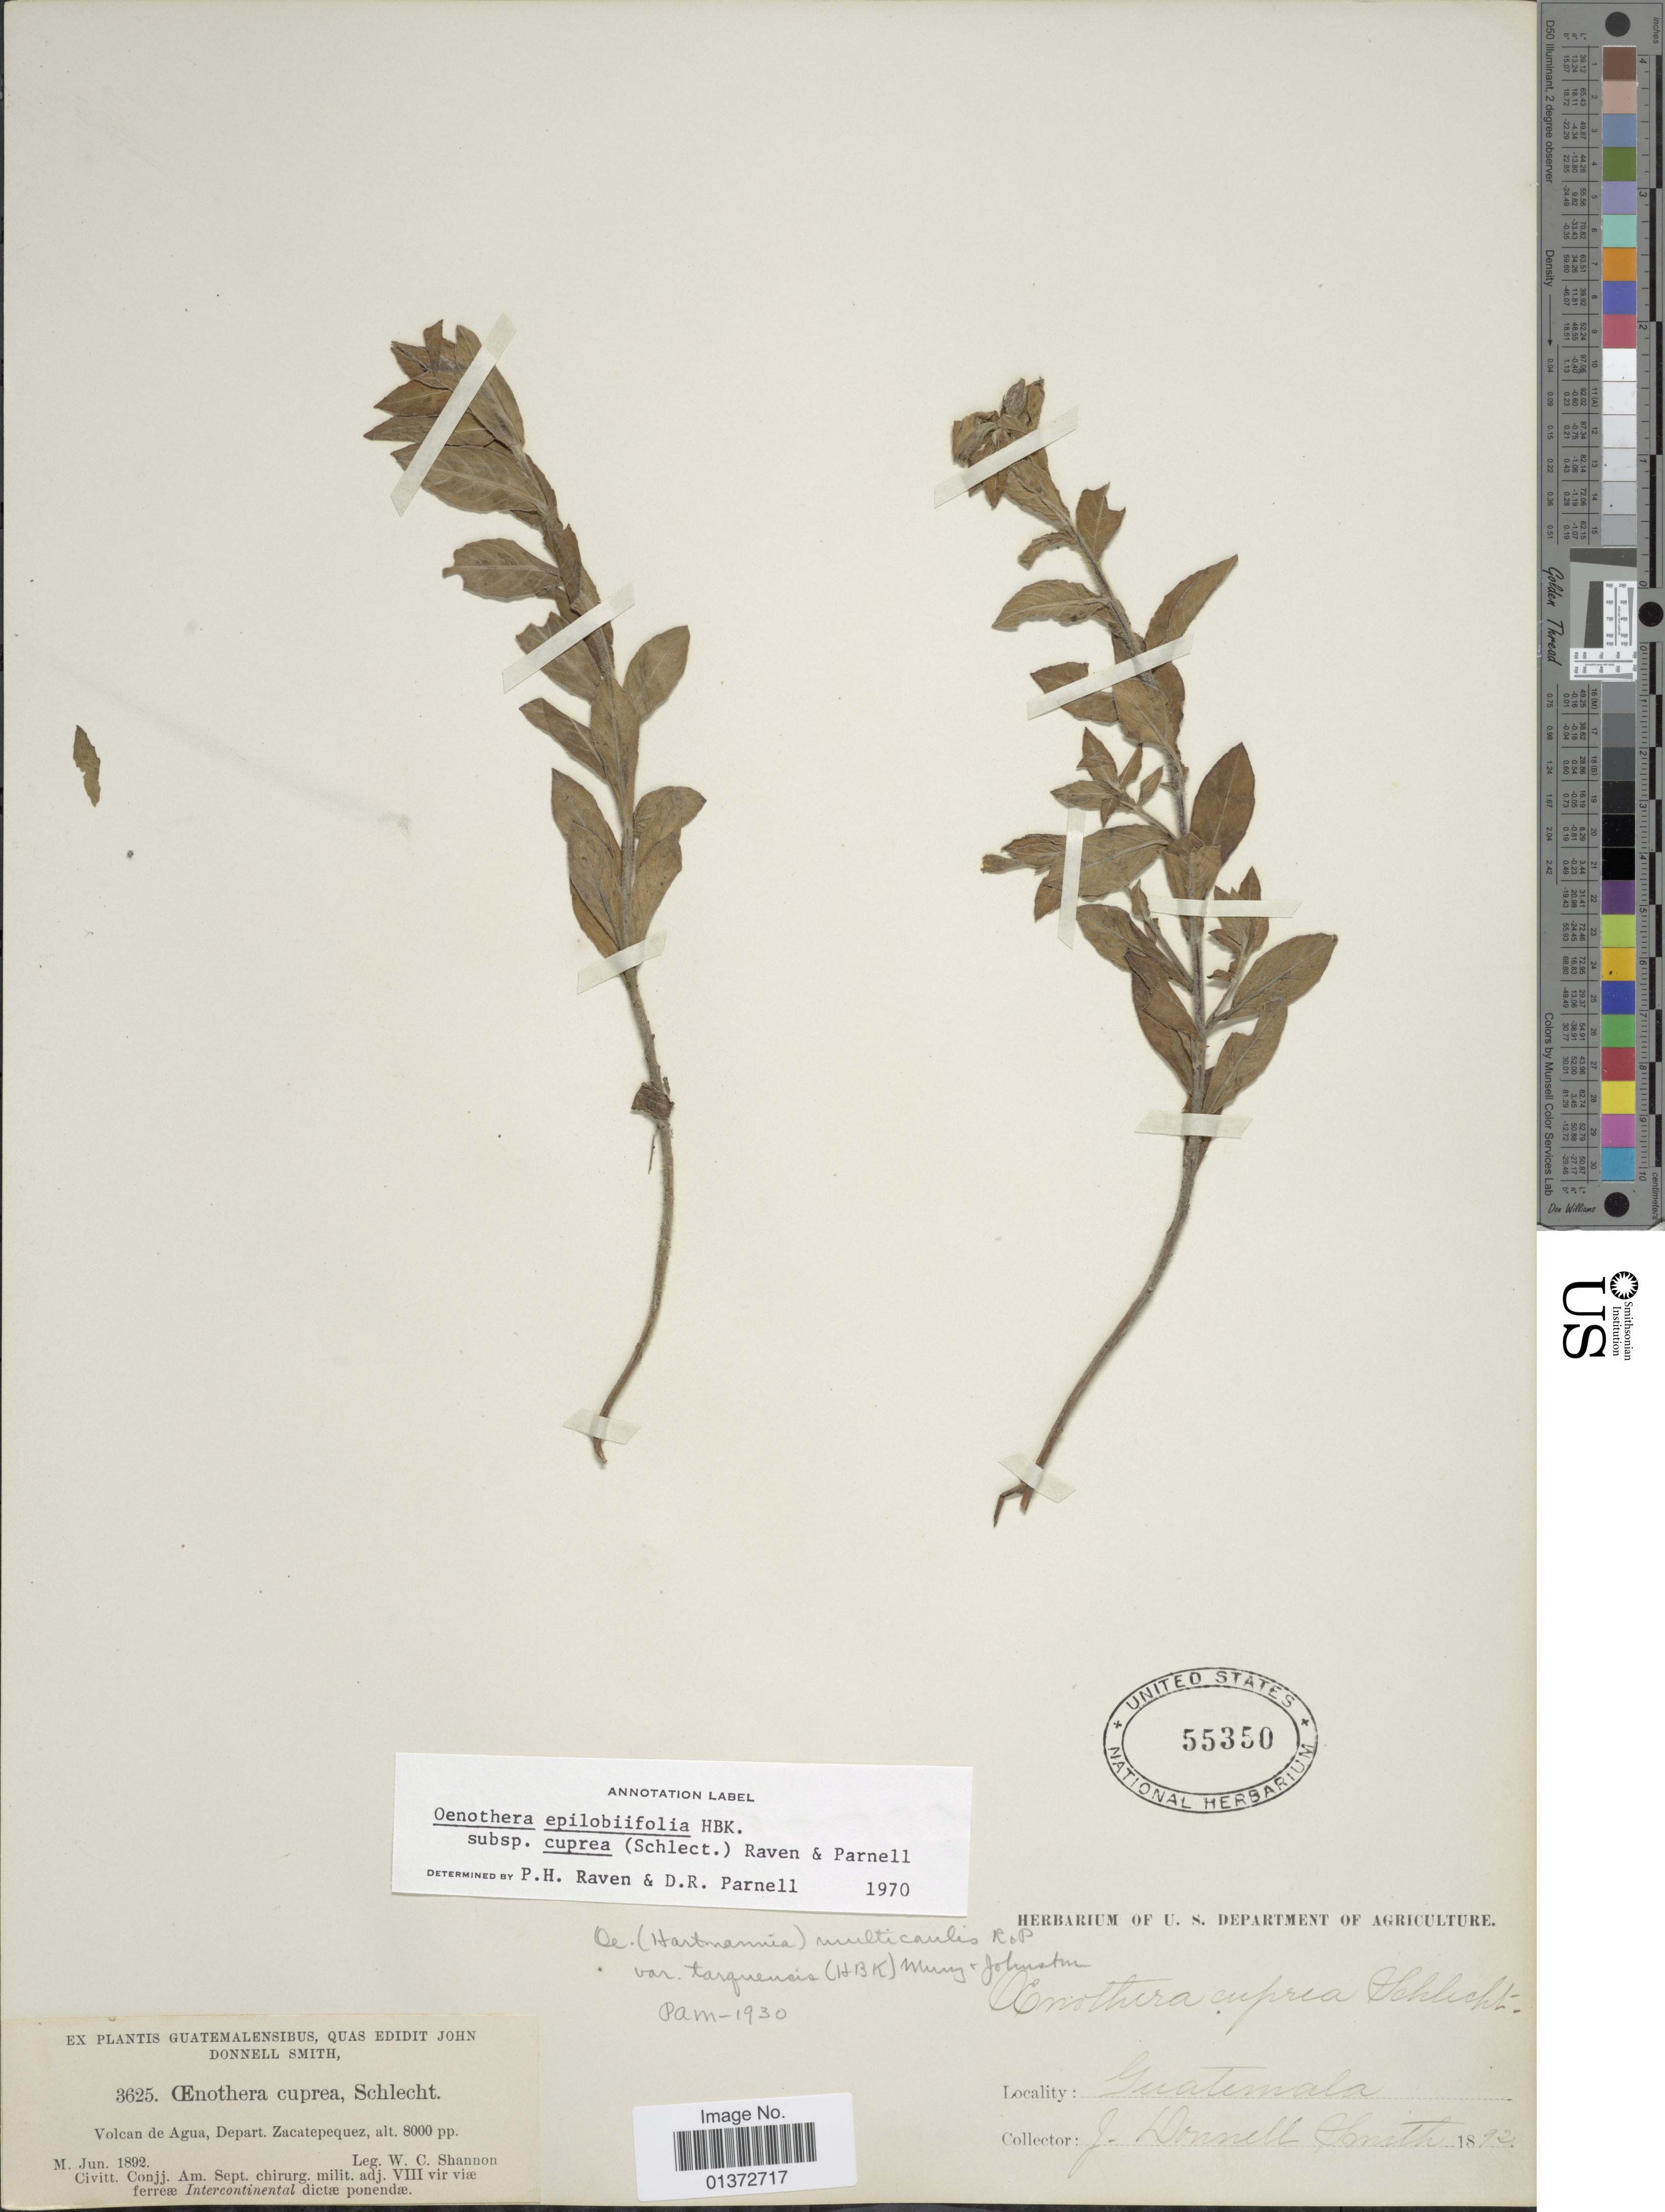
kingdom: Plantae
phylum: Tracheophyta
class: Magnoliopsida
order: Myrtales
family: Onagraceae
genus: Oenothera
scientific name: Oenothera epilobiifolia subsp. cuprea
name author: (Schltdl.) P.H. Raven & D.R. Parn.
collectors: W. C. Shannon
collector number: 3625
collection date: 1892-06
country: Guatemala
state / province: Sacatepéquez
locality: Volcan de Agua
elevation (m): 2438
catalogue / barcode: US 55350